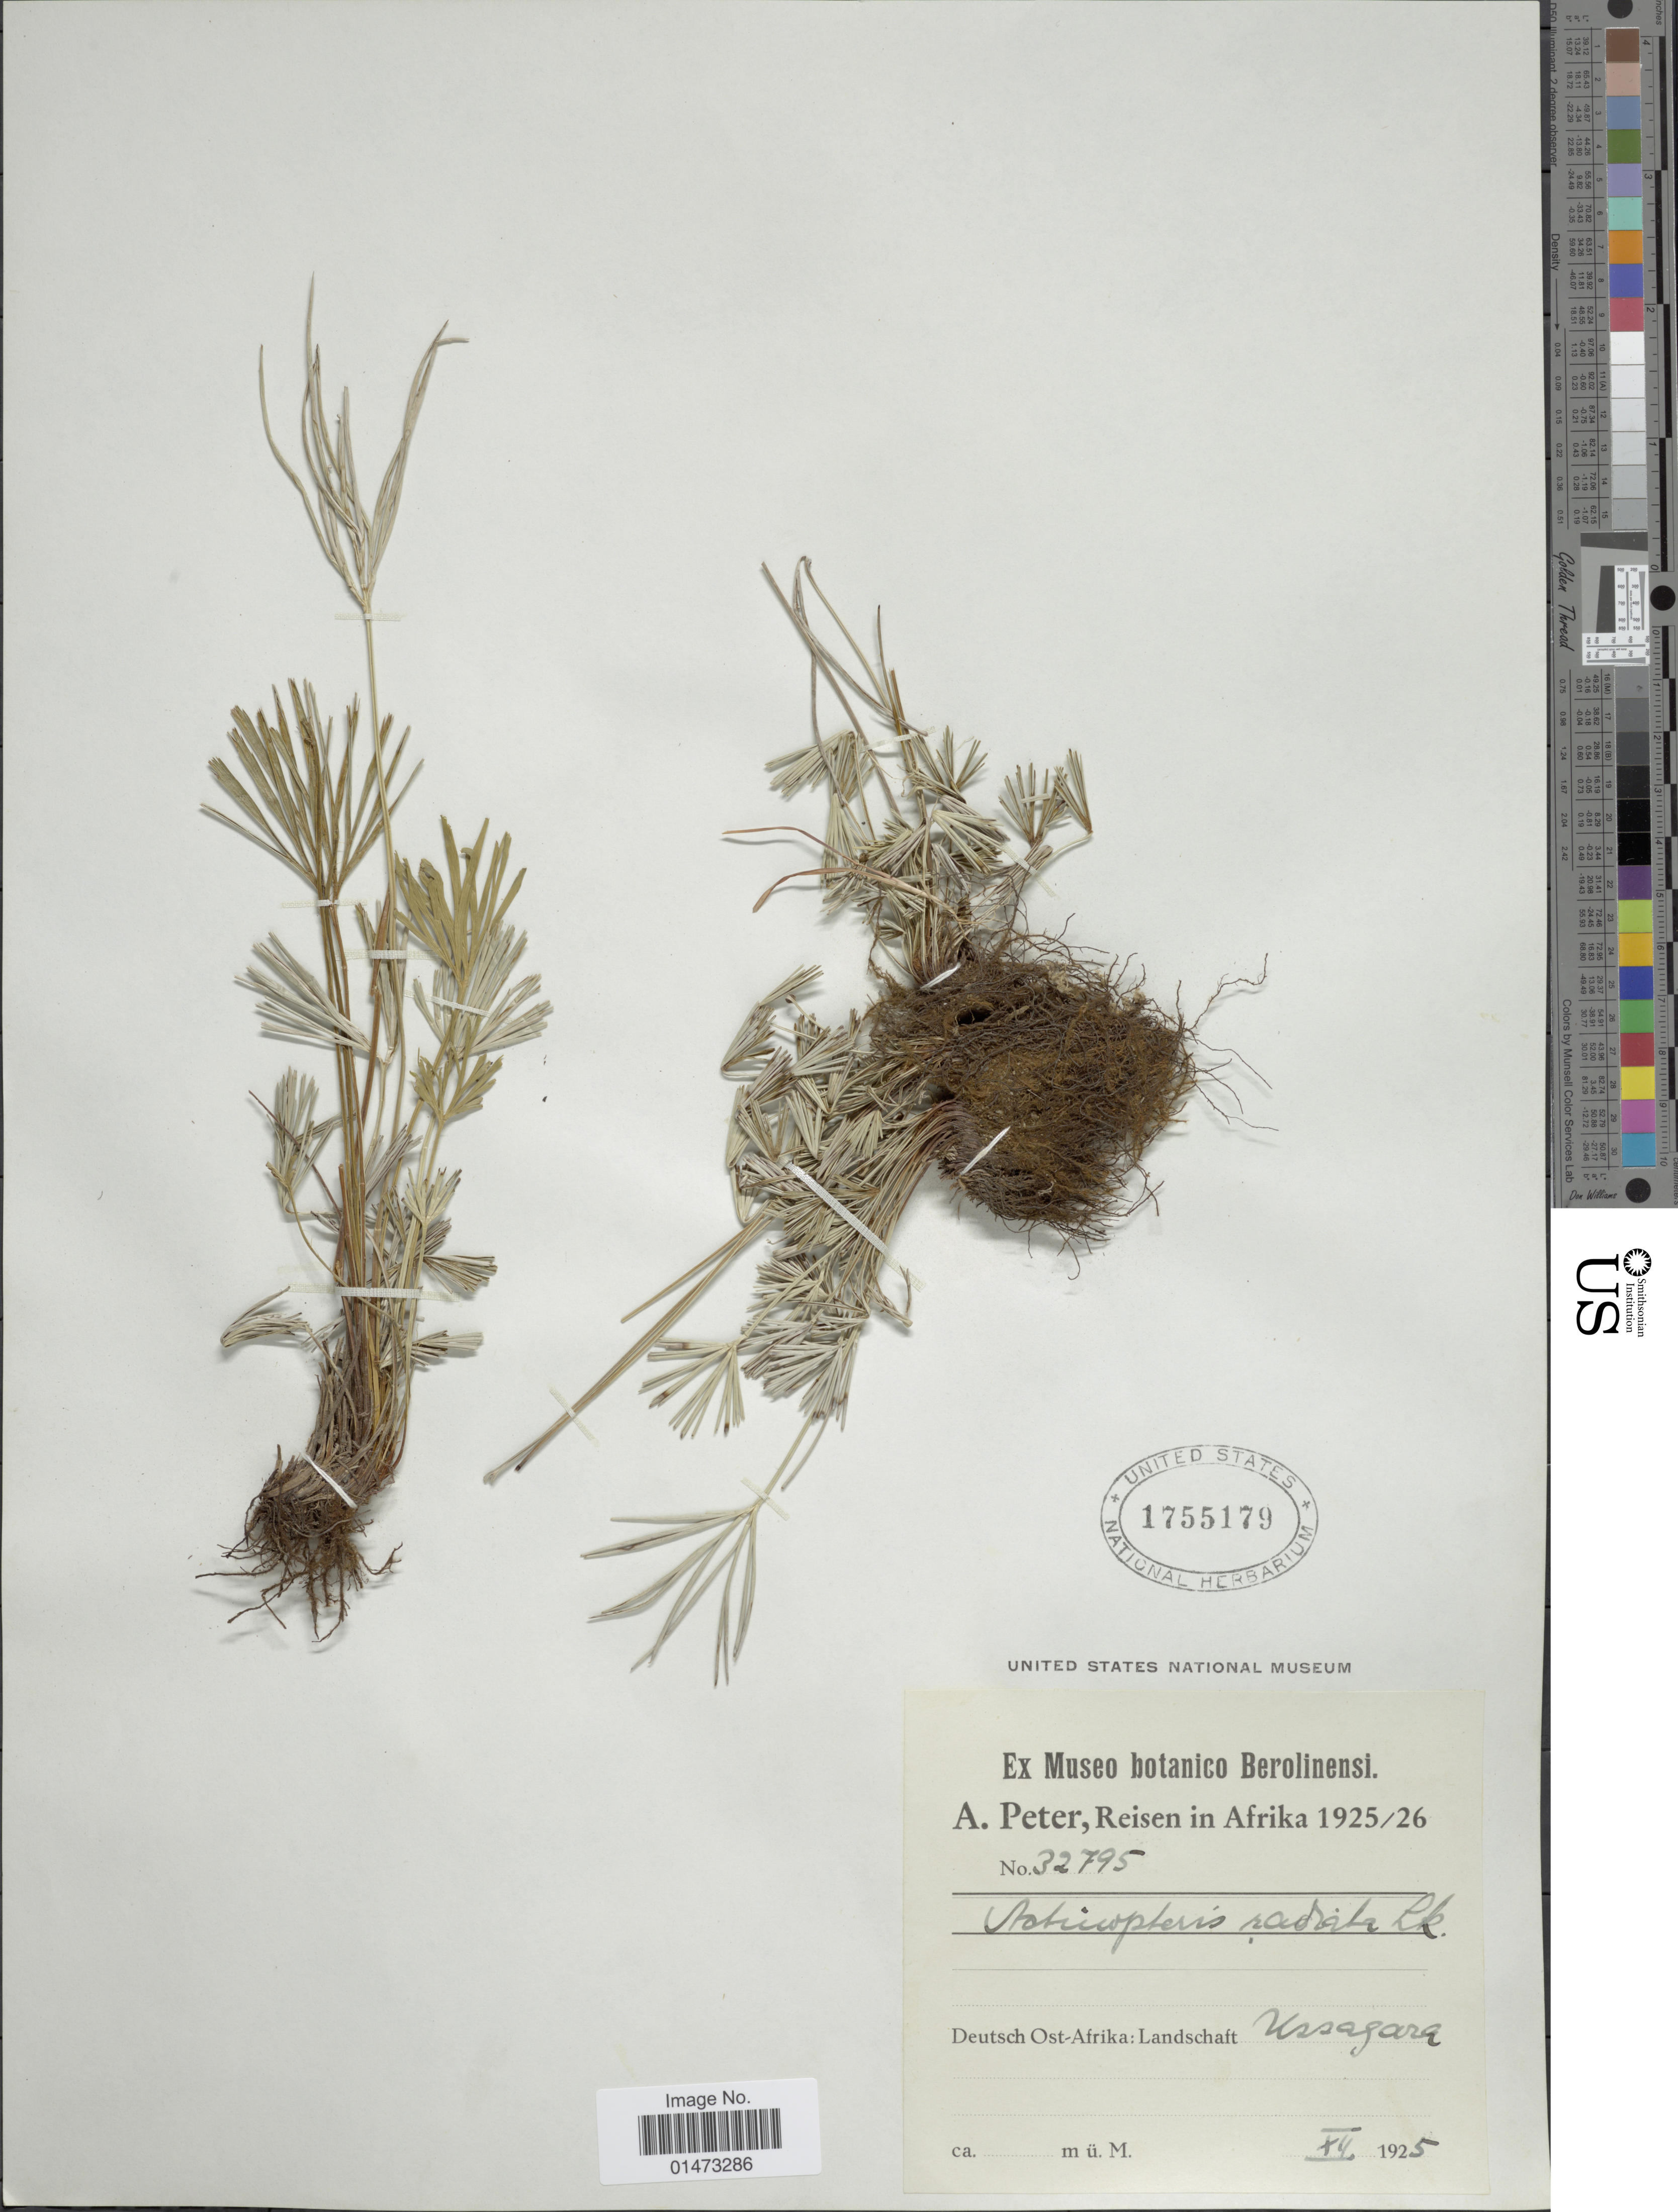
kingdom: Plantae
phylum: Tracheophyta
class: Polypodiopsida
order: Polypodiales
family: Pteridaceae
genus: Actiniopteris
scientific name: Actiniopteris semiflabellata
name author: Pic. Serm.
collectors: A. Peter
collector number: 32795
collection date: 1925-12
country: Tanzania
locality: Deutsch Ost-Afrika: Landschaft Ussagara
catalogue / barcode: US 1755179